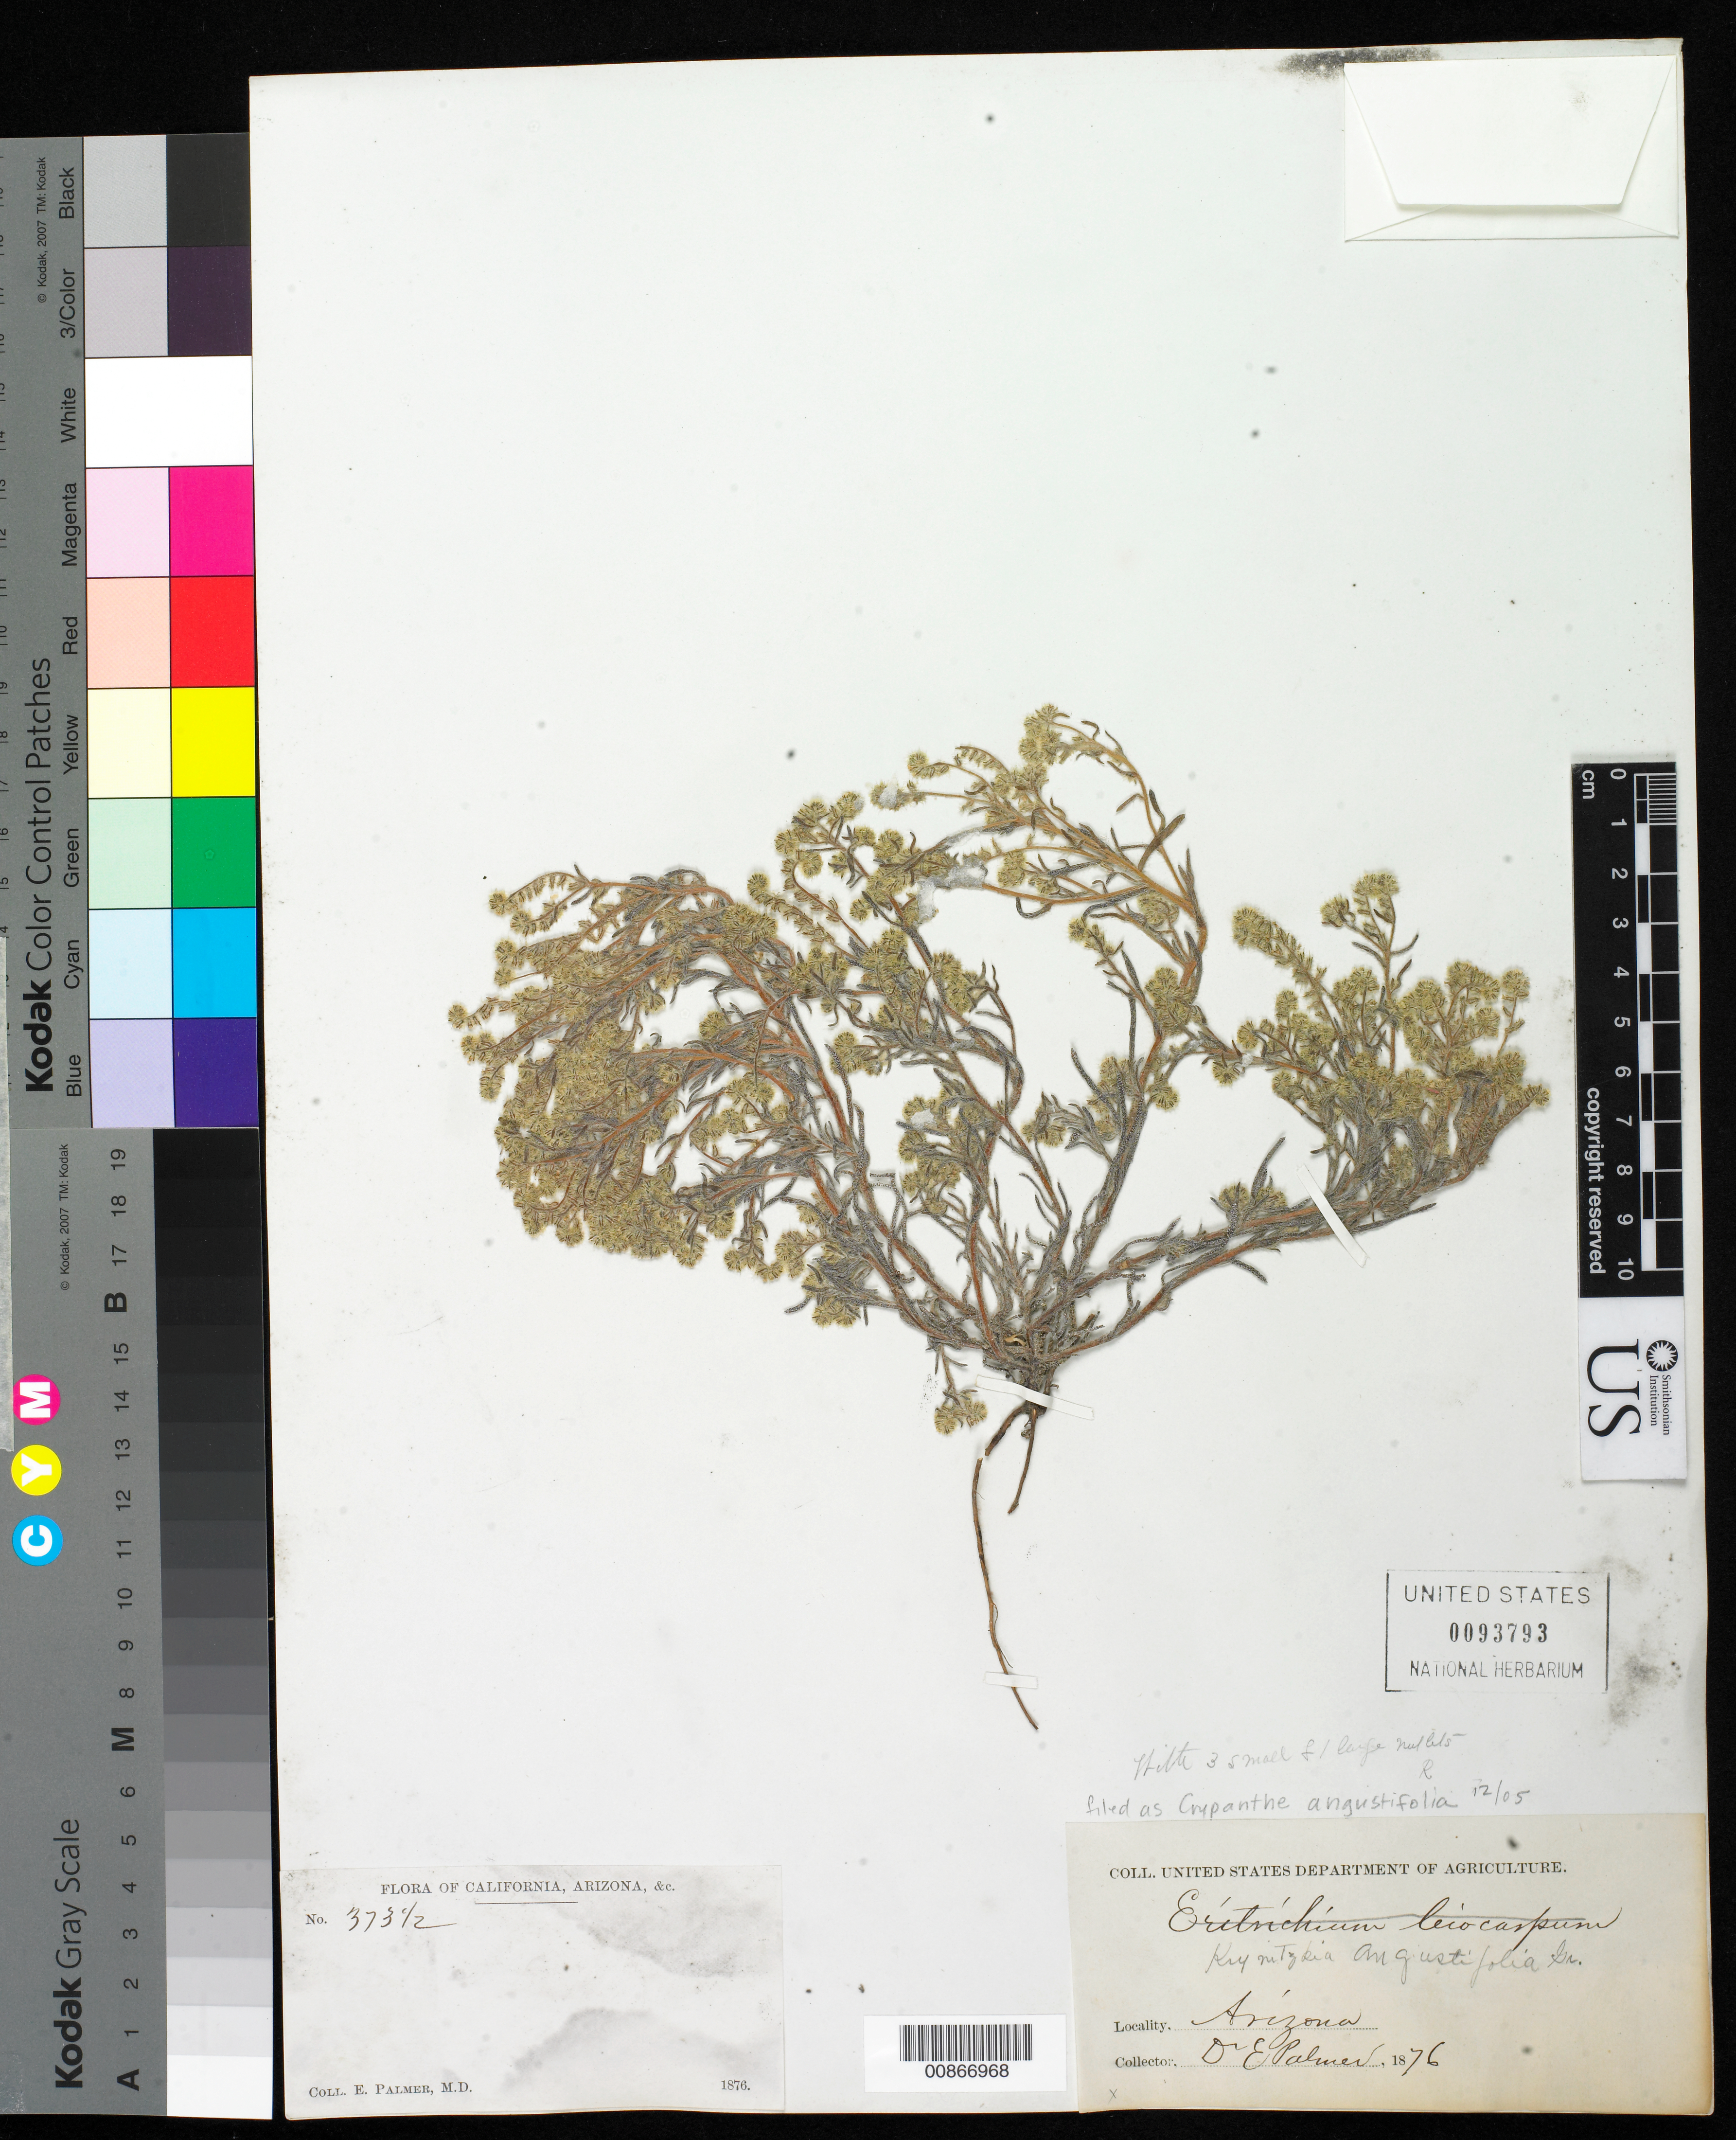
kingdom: Plantae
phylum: Tracheophyta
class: Magnoliopsida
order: Boraginales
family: Boraginaceae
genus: Cryptantha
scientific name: Cryptantha angustifolia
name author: (Torr.) Greene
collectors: E. Palmer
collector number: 373½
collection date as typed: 1876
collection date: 1876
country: United States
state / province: Arizona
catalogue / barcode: US 93793